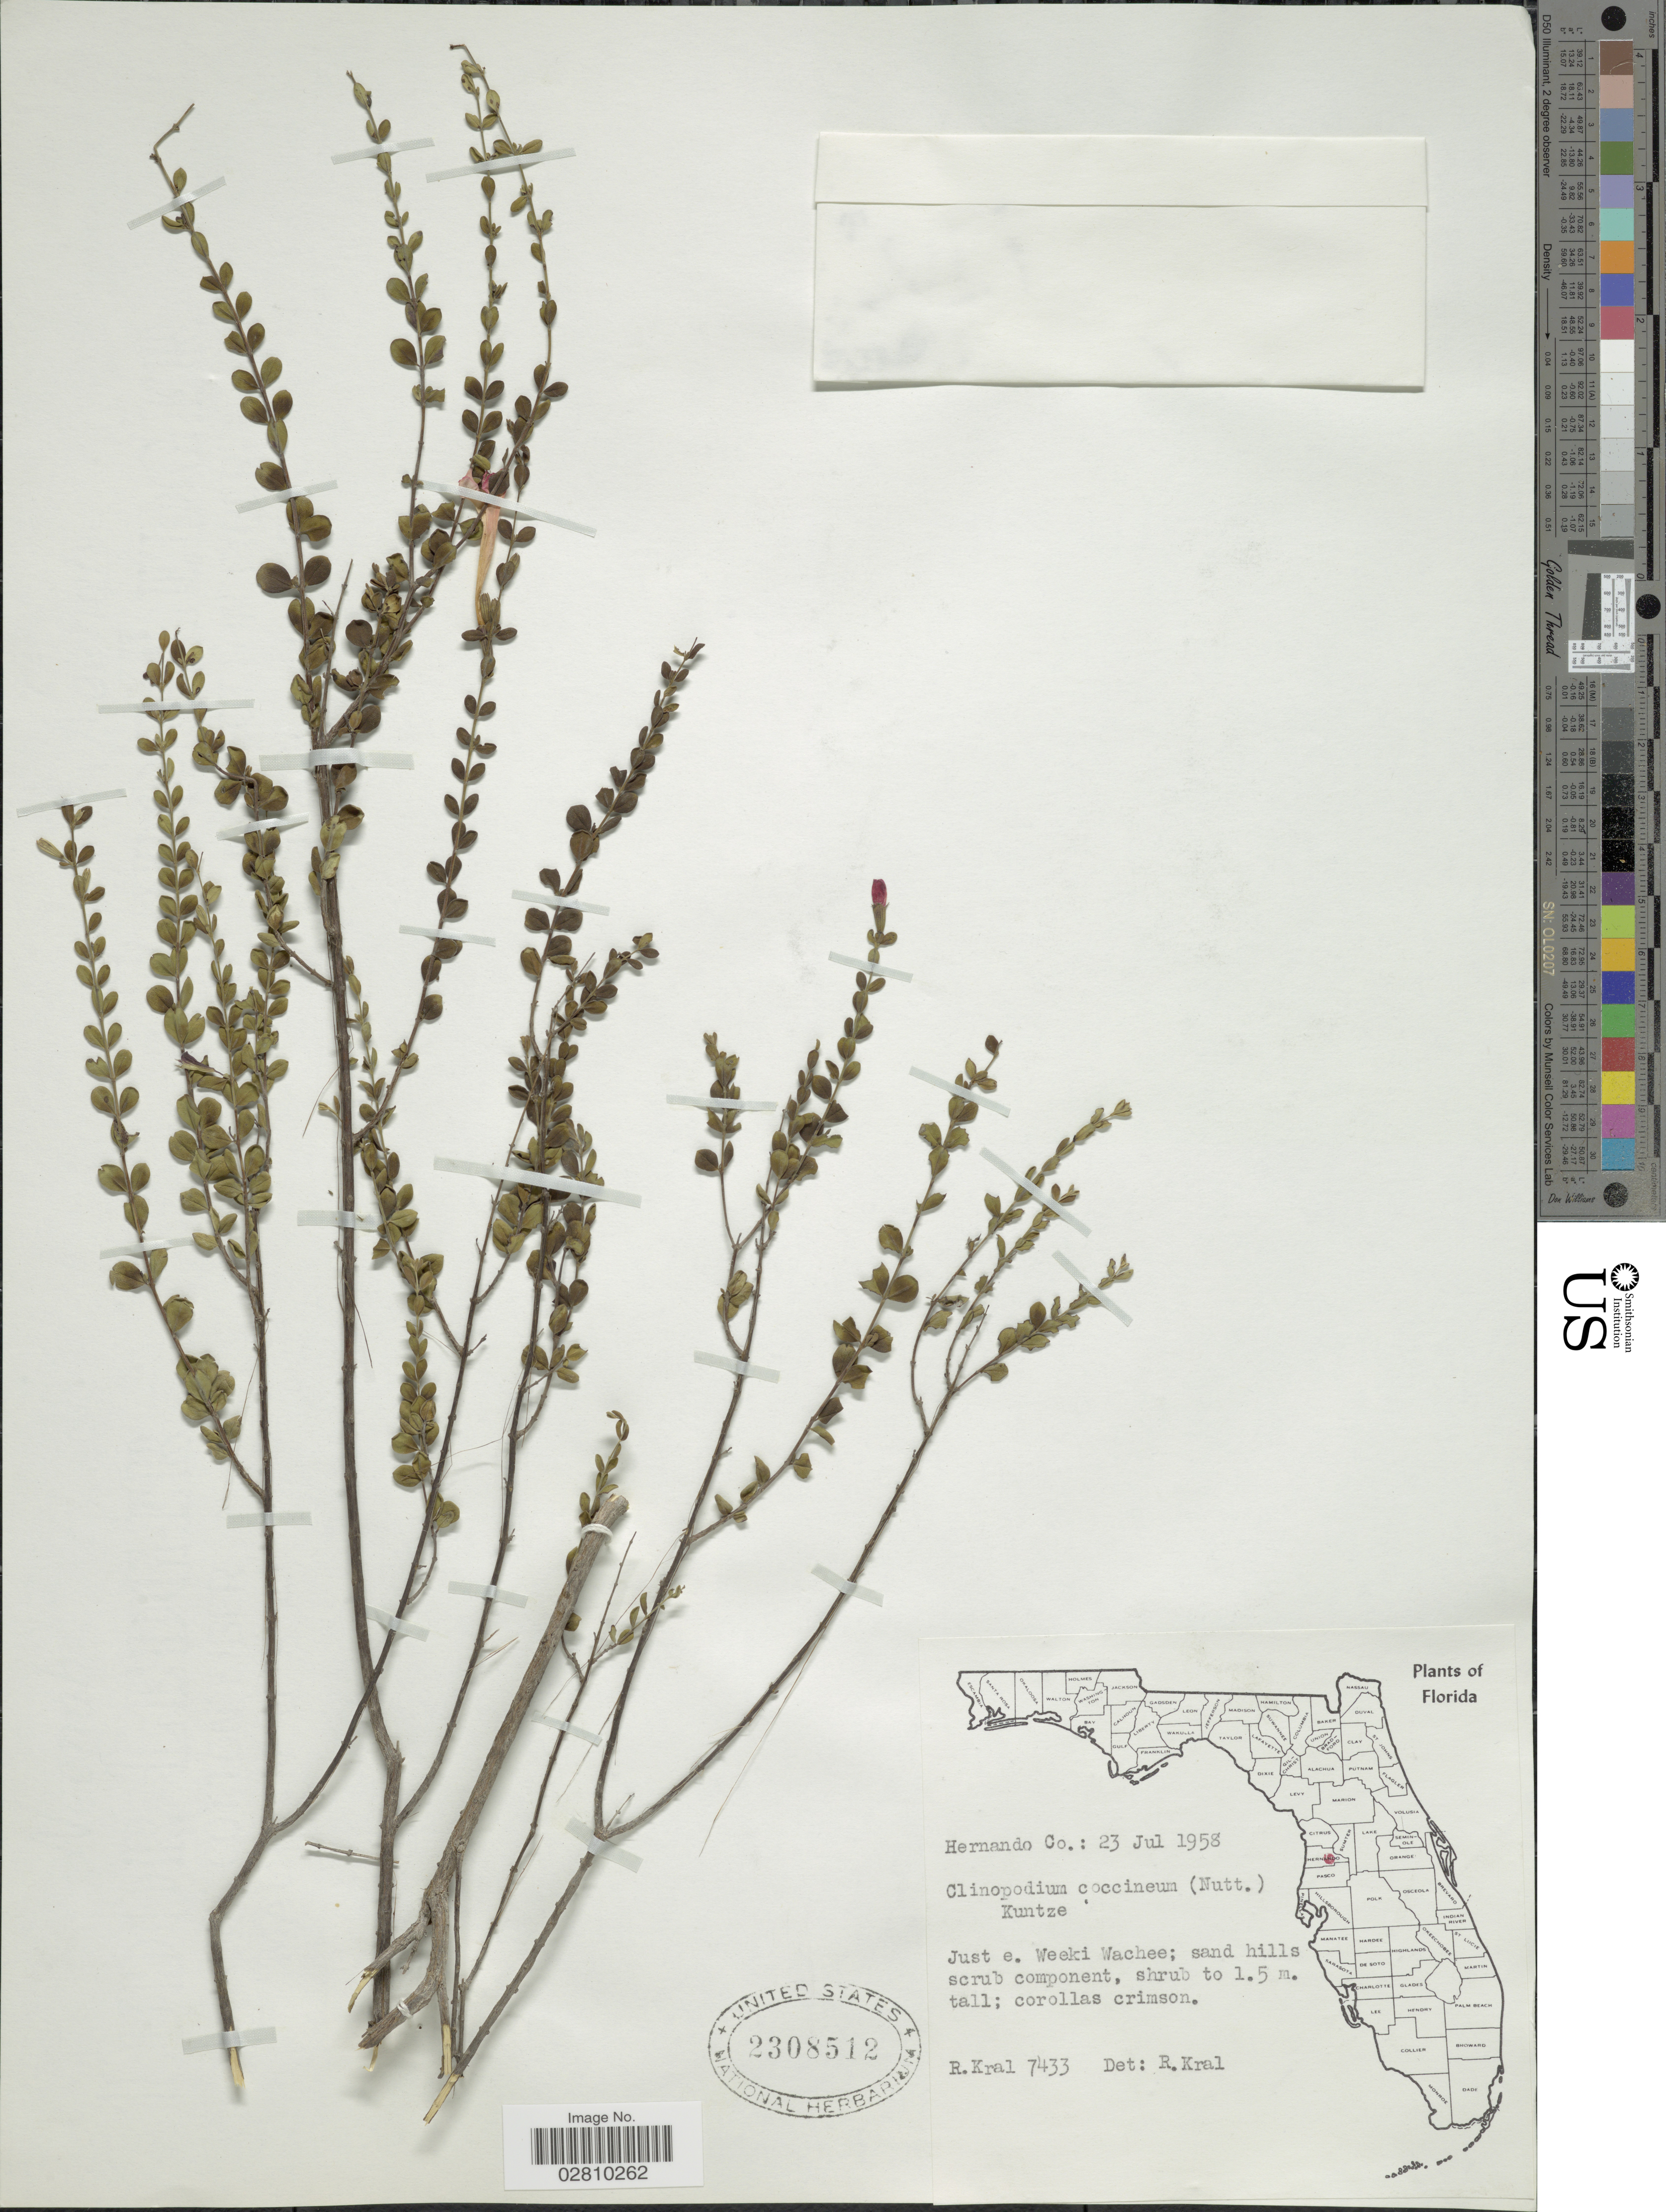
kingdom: Plantae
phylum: Tracheophyta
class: Magnoliopsida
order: Lamiales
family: Lamiaceae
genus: Clinopodium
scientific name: Clinopodium coccineum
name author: (Nutt. ex Hook.) Kuntze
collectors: R. Kral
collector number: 7433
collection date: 1958-07-23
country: United States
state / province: Florida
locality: Hernando Co. Just e. Weeki Wachee; sand hills scrub component.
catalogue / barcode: US 2308512